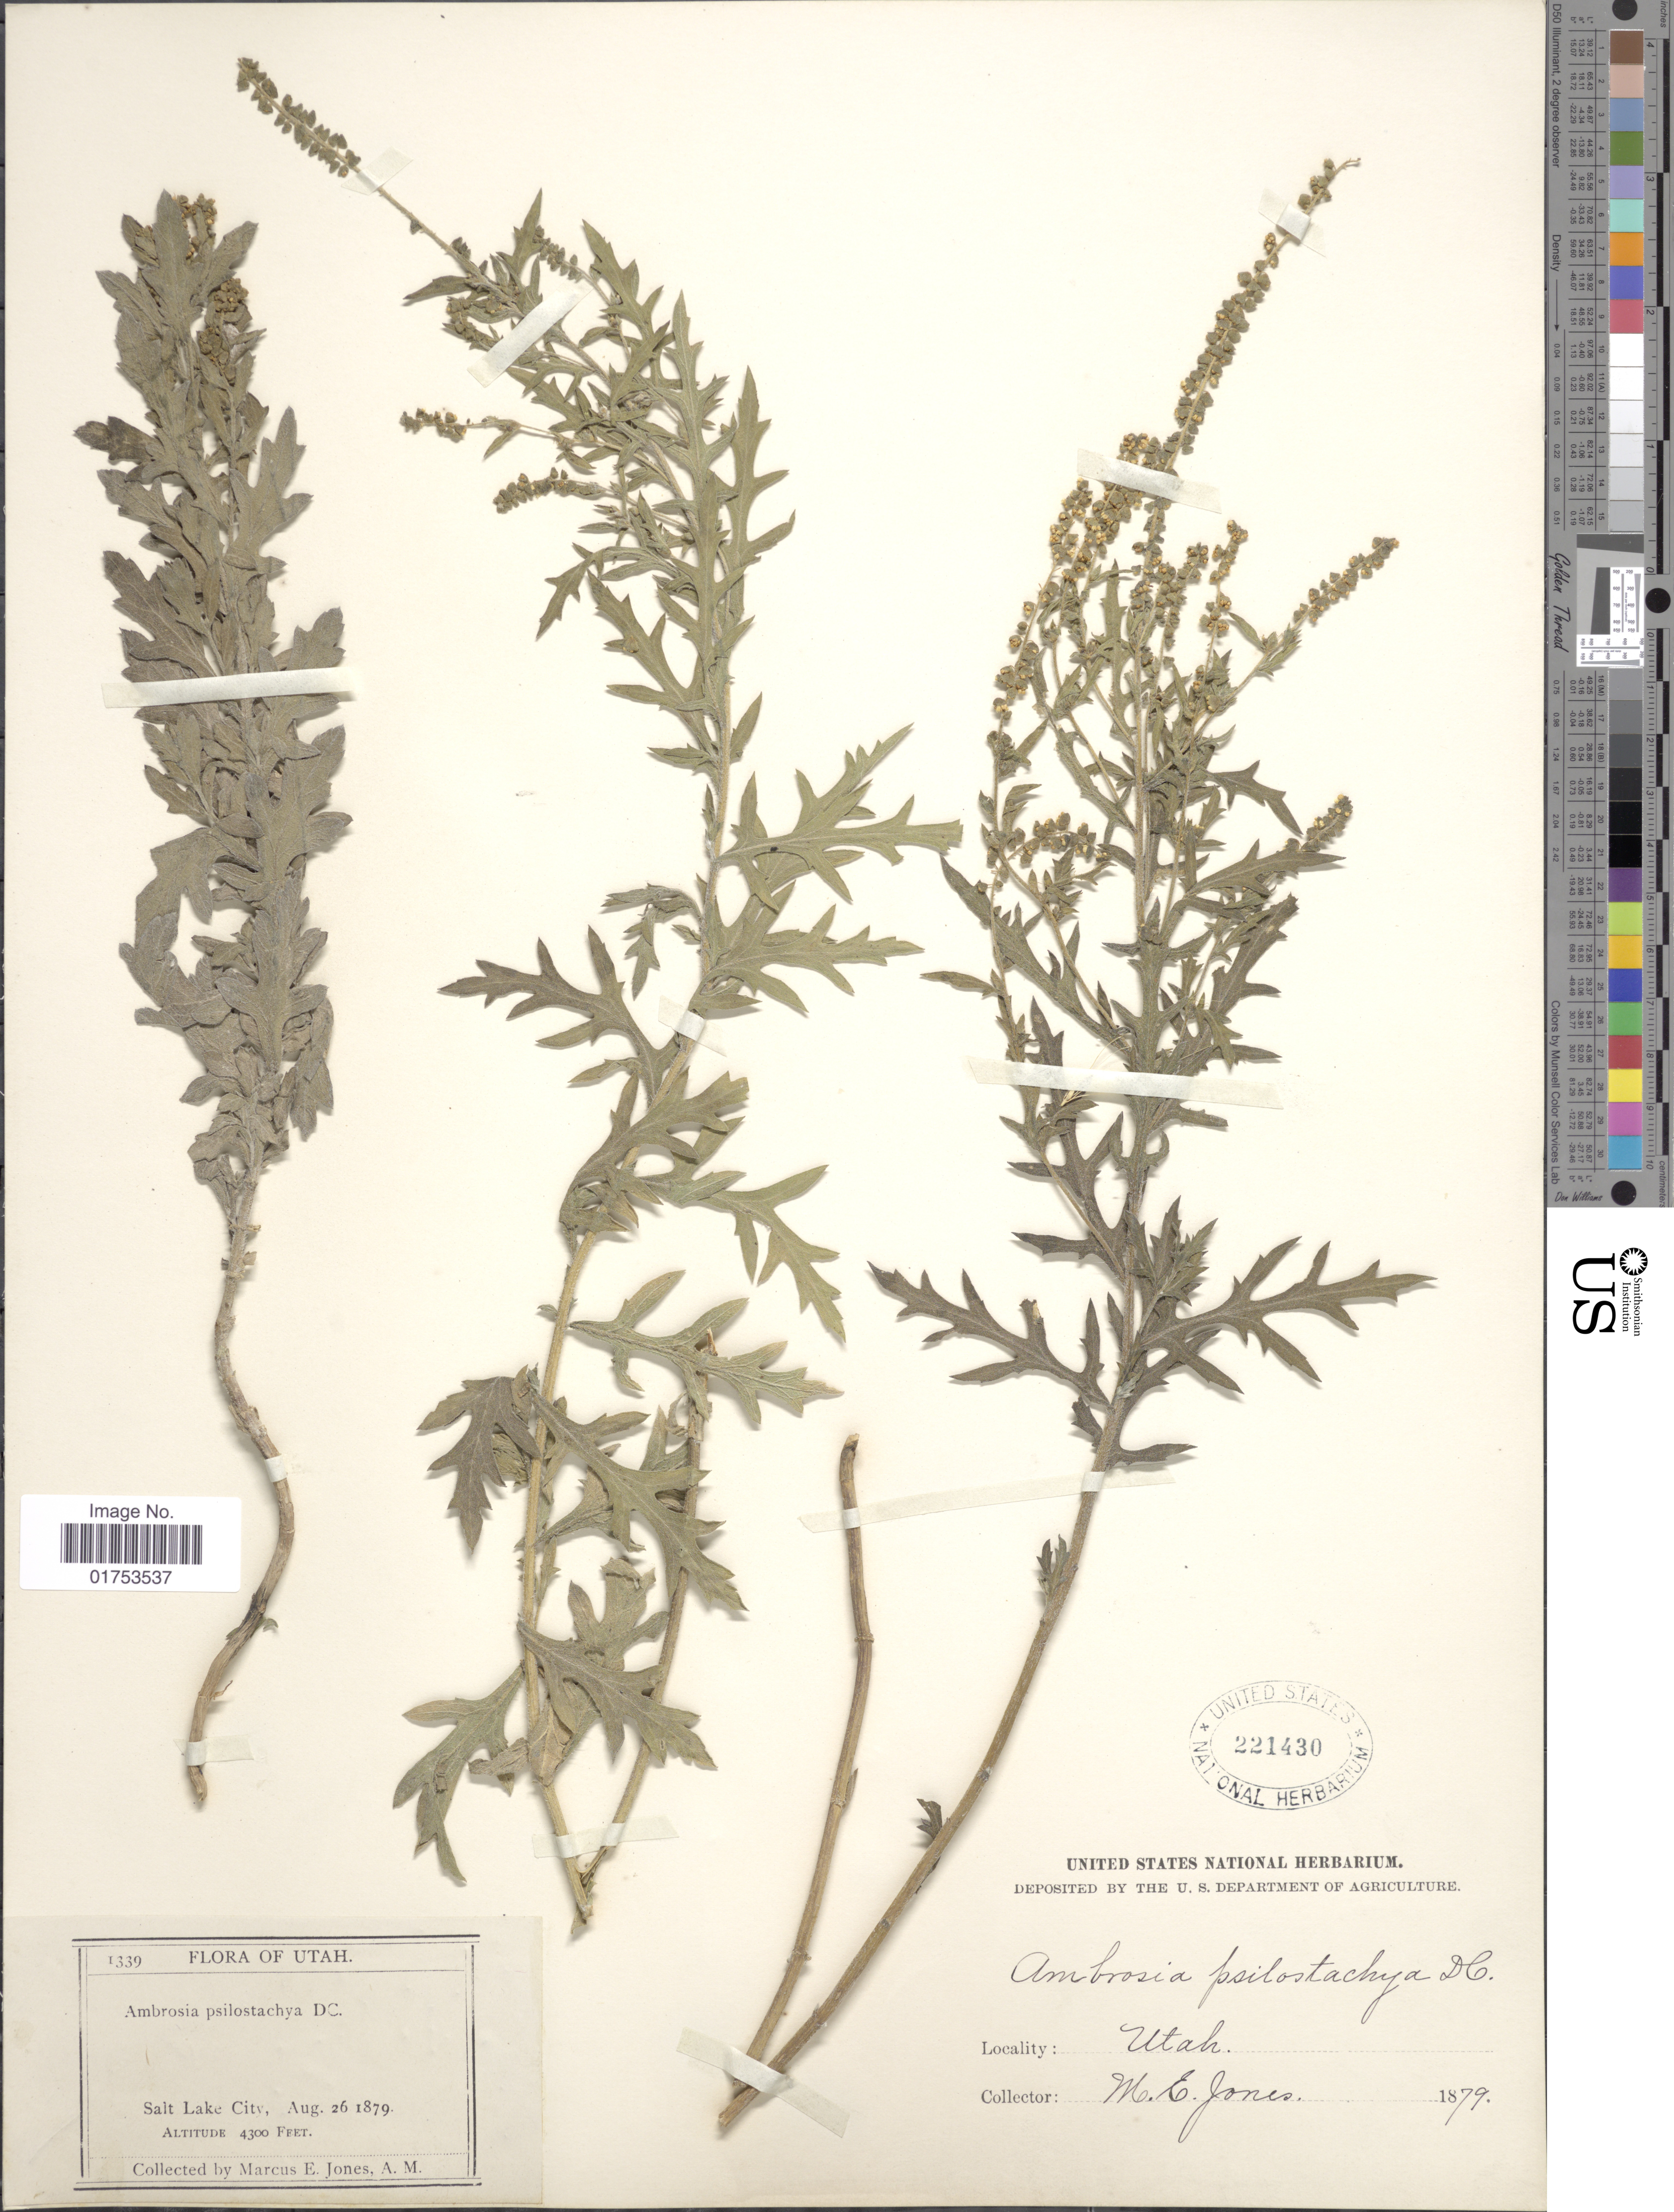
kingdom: Plantae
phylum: Tracheophyta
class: Magnoliopsida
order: Asterales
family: Asteraceae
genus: Ambrosia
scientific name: Ambrosia psilostachya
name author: DC.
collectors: M. E. Jones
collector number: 1339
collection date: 1879-08-26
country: United States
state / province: Utah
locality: Salt Lake City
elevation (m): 1311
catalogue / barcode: US 221430